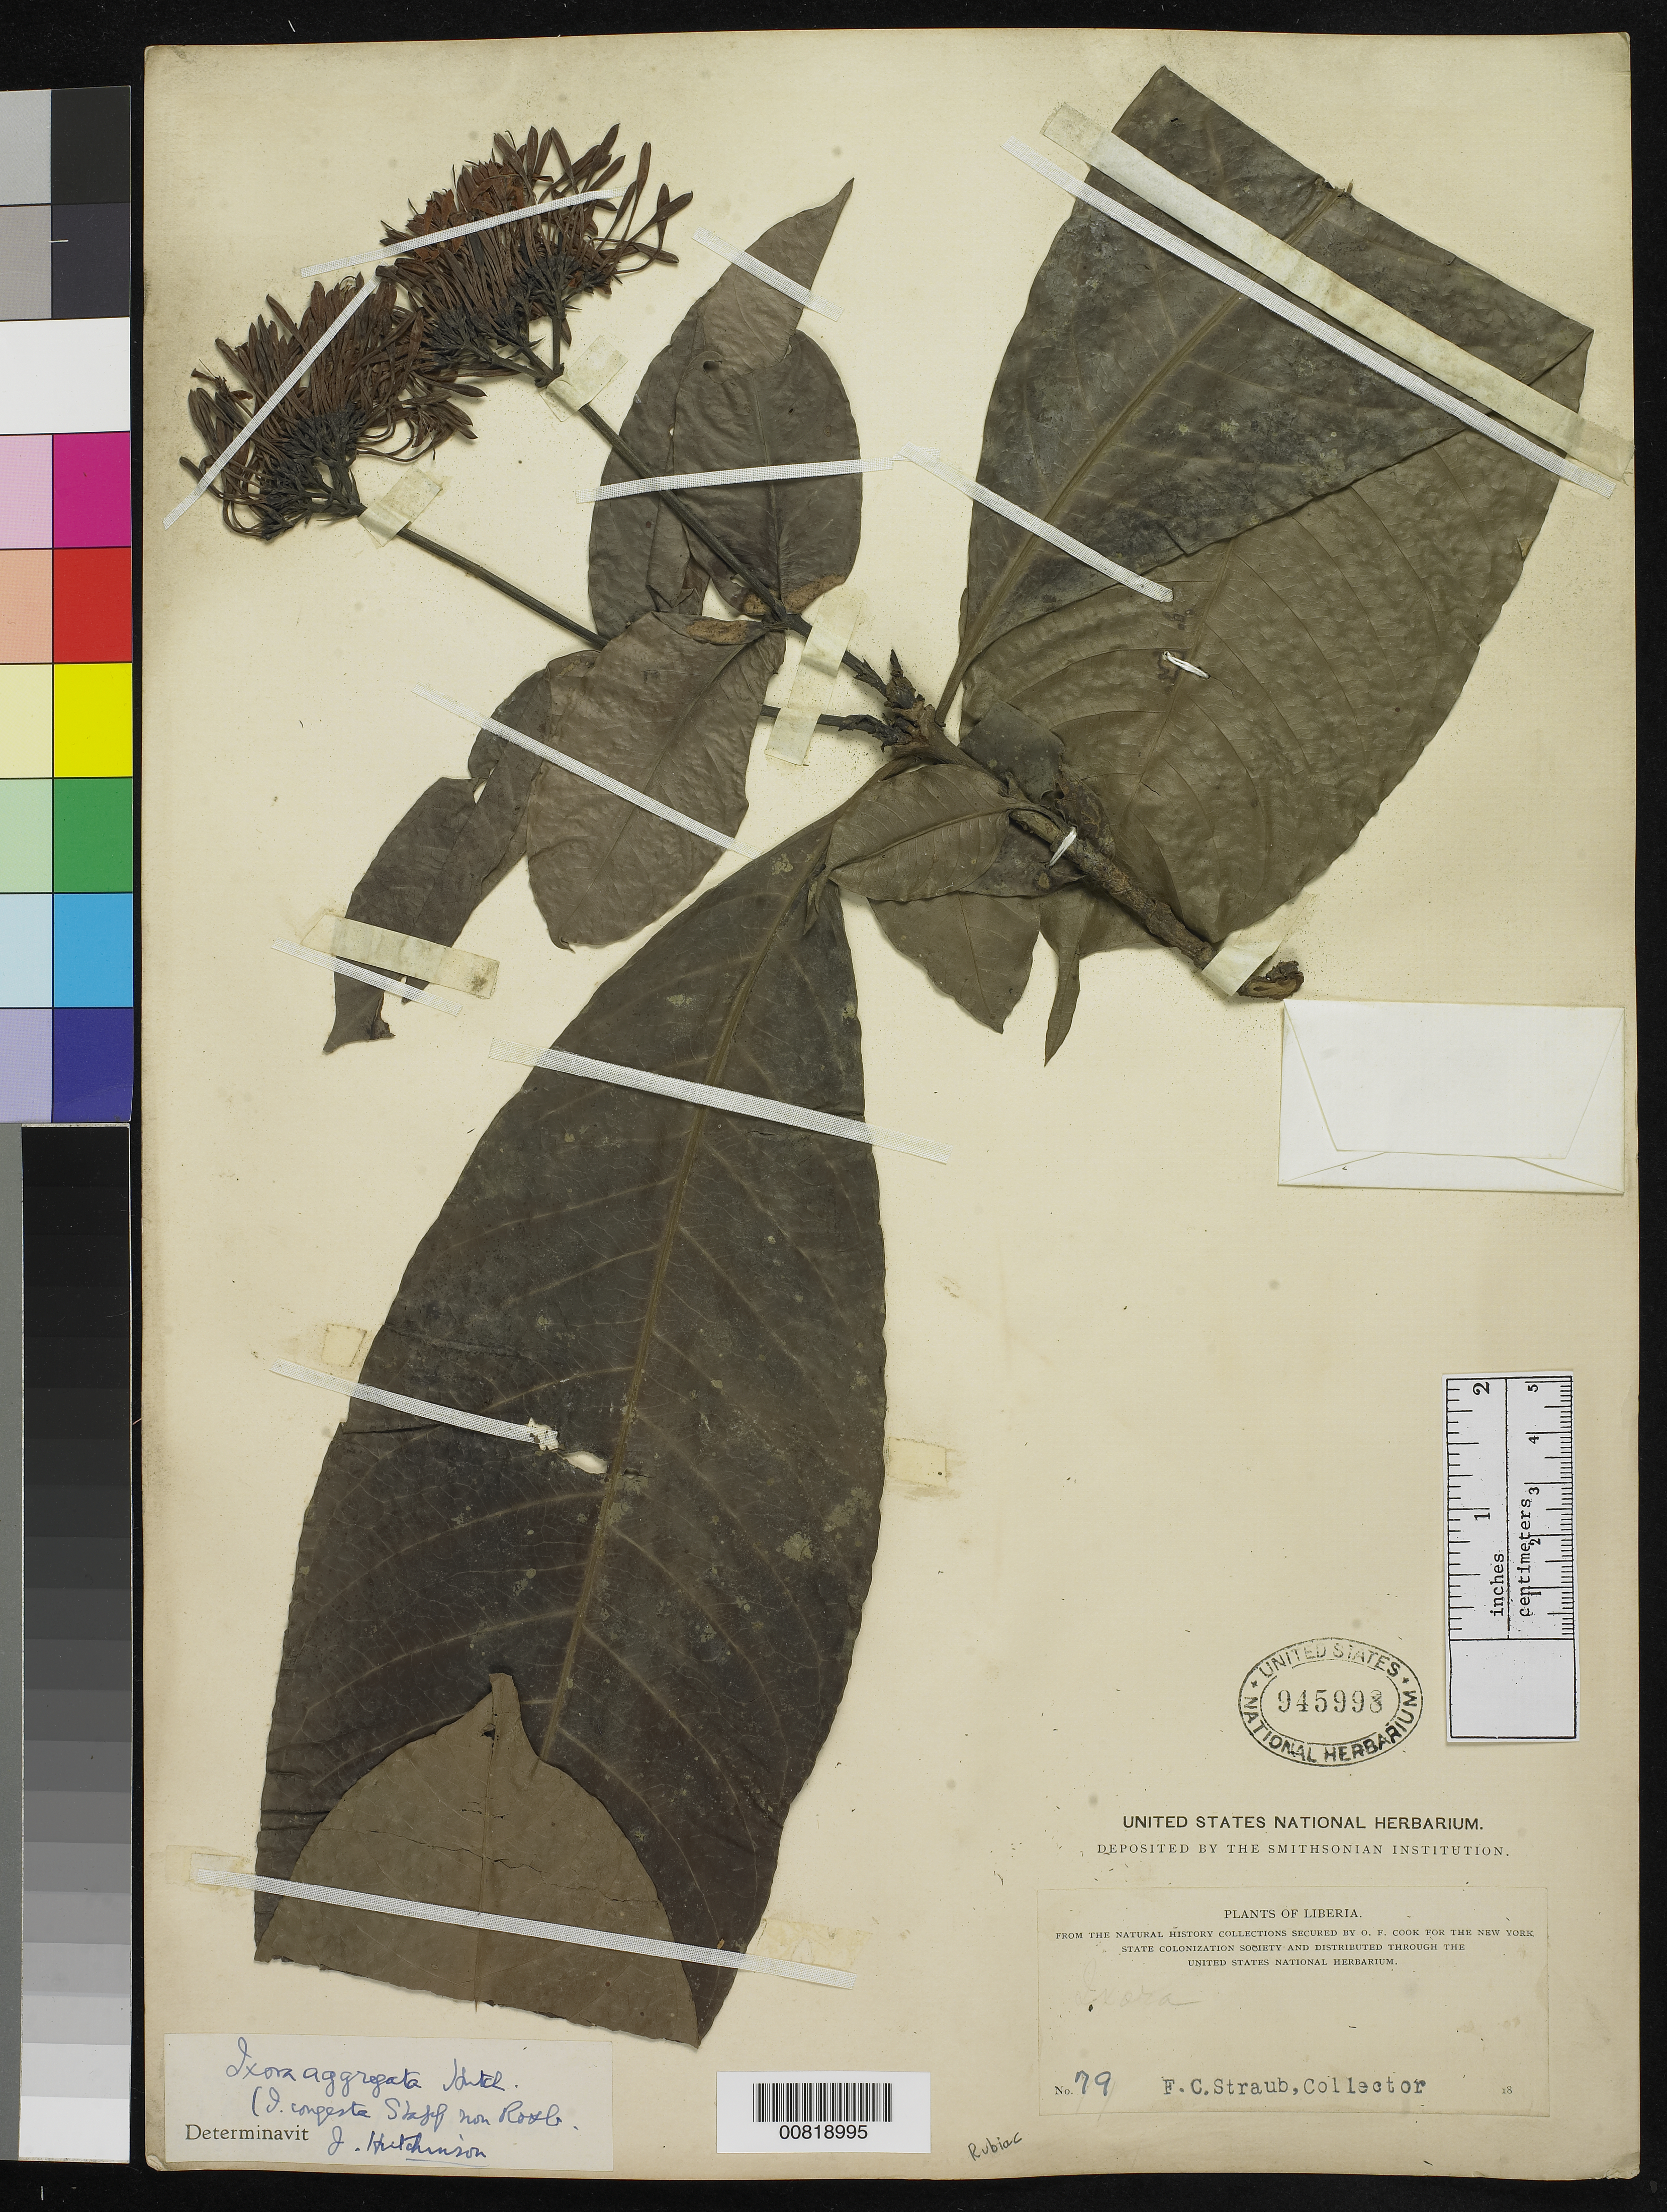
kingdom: Plantae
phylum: Tracheophyta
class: Magnoliopsida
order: Gentianales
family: Rubiaceae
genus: Ixora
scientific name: Ixora aggregata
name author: Hutch.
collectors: F. Straub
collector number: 79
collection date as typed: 18--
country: Liberia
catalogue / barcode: US 945998